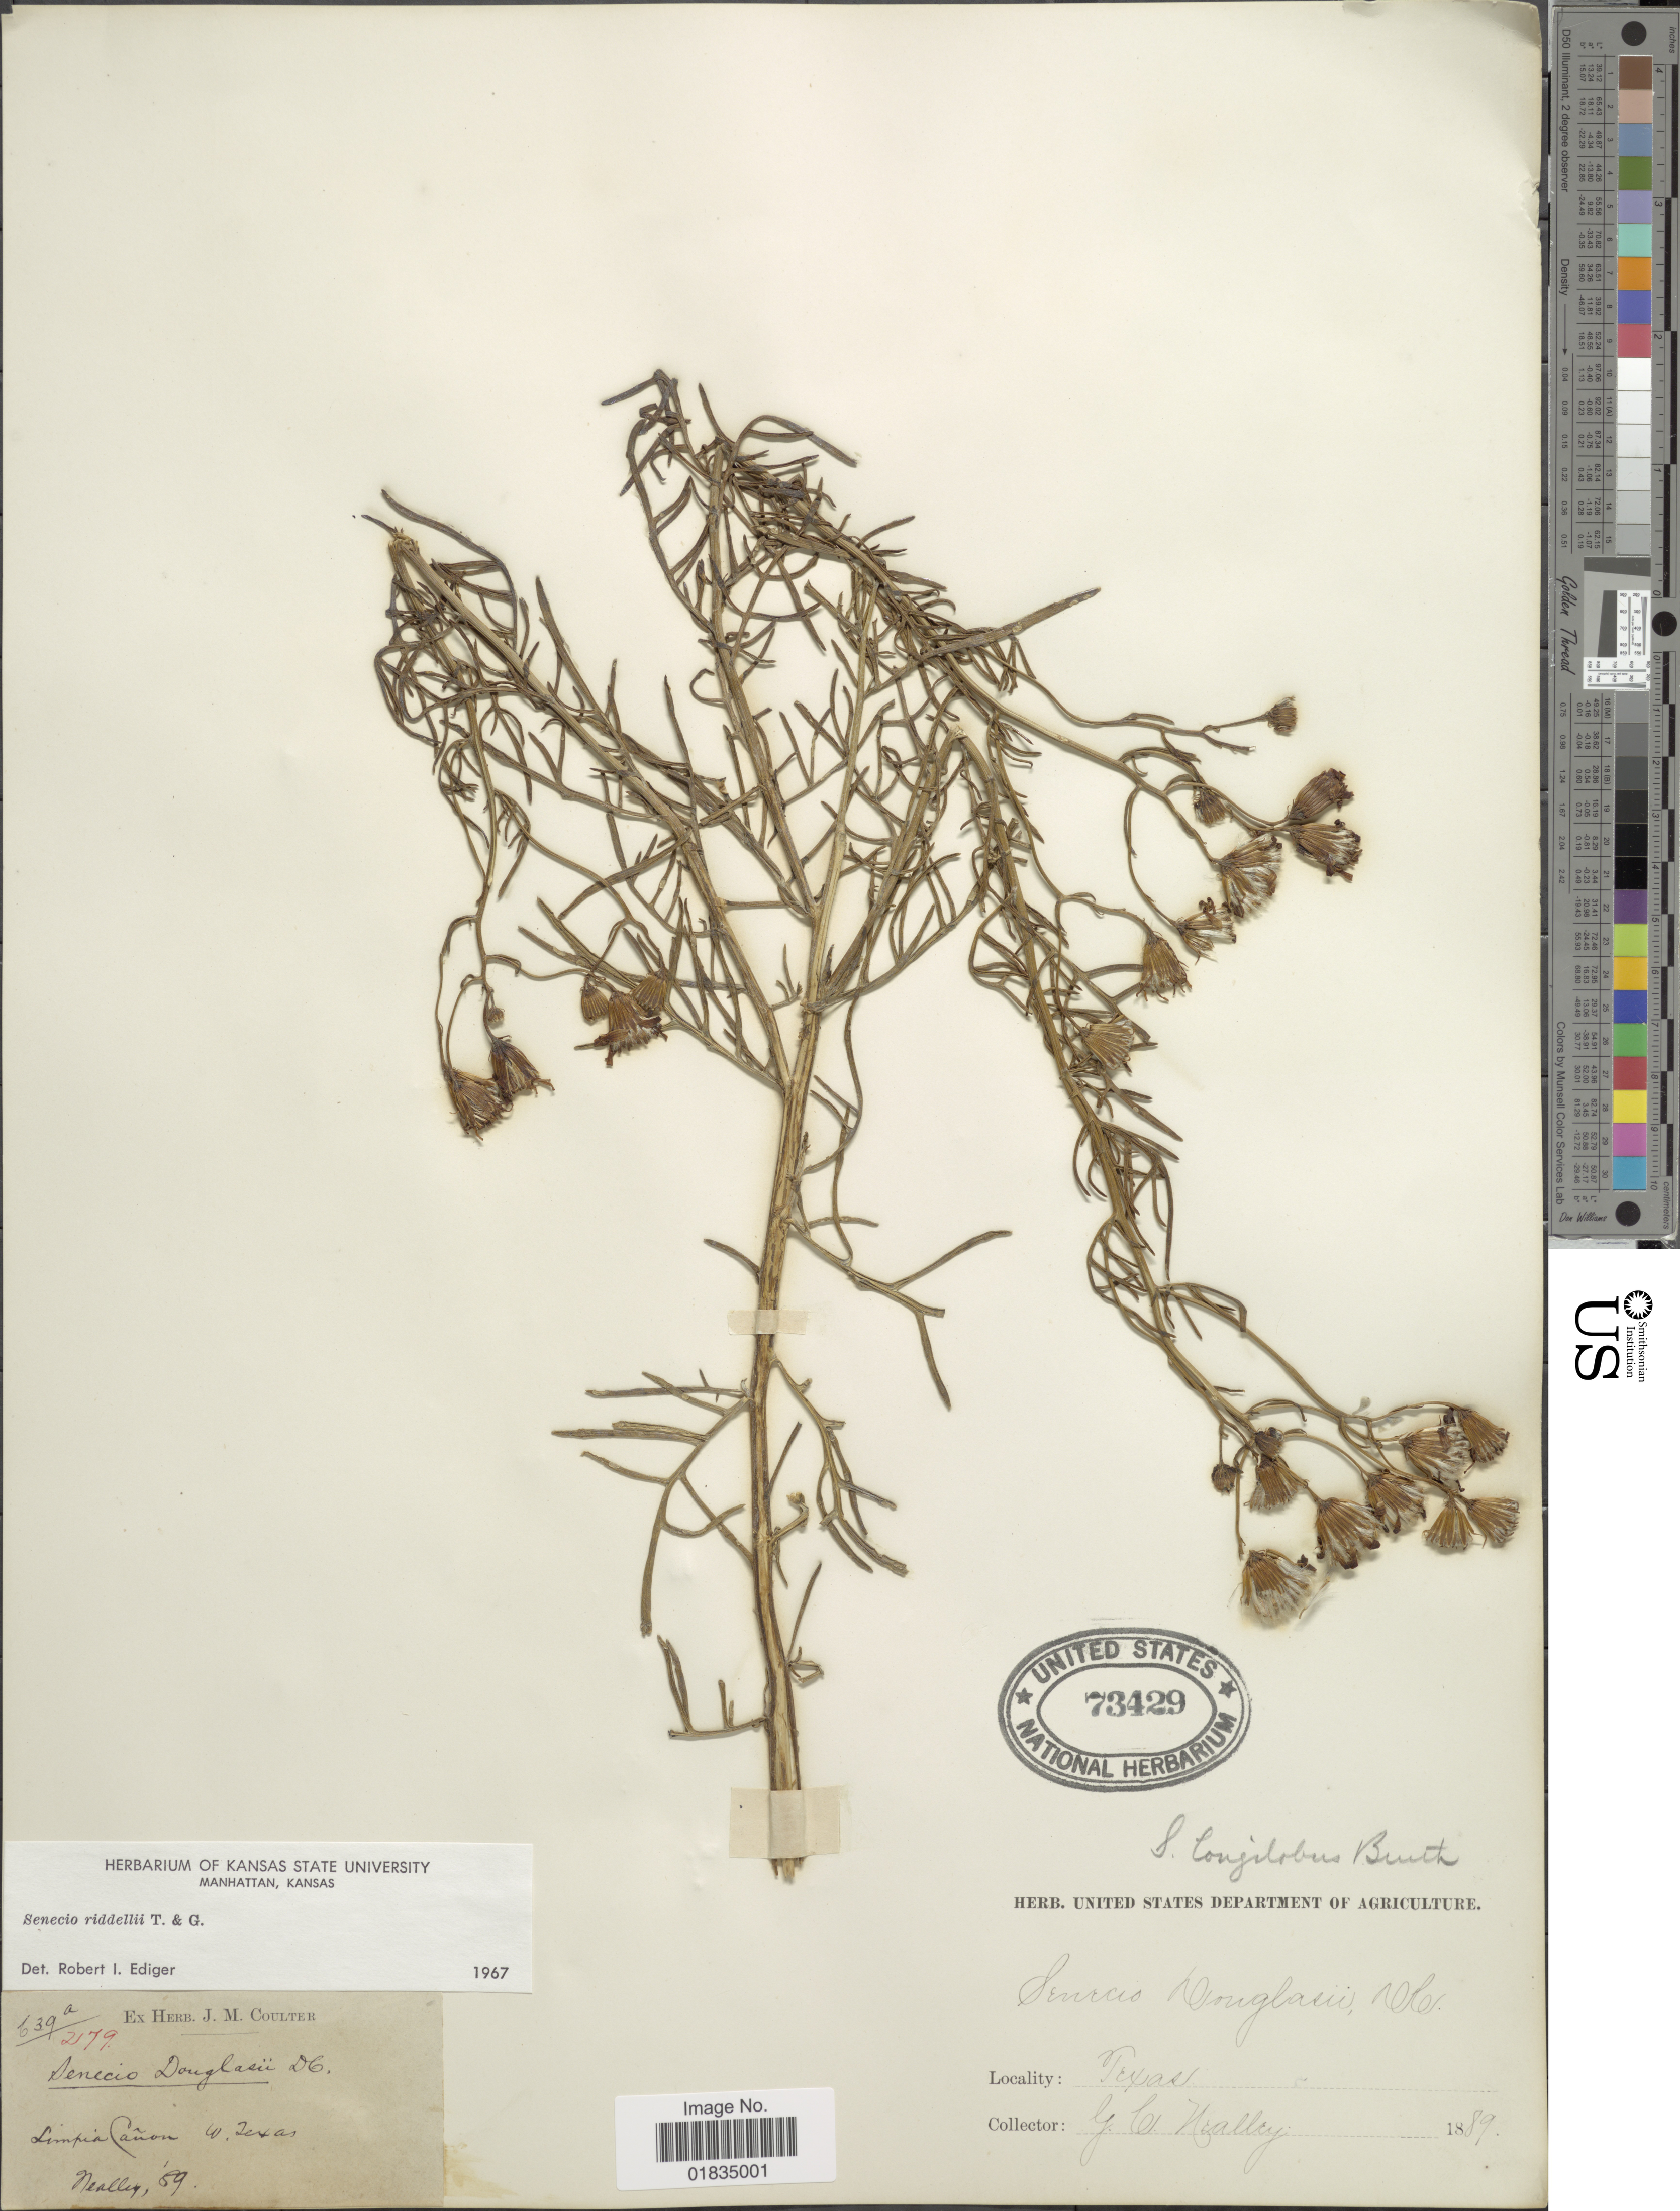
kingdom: Plantae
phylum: Tracheophyta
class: Magnoliopsida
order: Asterales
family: Asteraceae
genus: Senecio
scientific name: Senecio riddellii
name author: Torr. & A. Gray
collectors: G. Healley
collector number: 639a/2179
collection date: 1889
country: United States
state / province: Texas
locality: Limpia Canon W. Texas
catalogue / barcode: US 73429